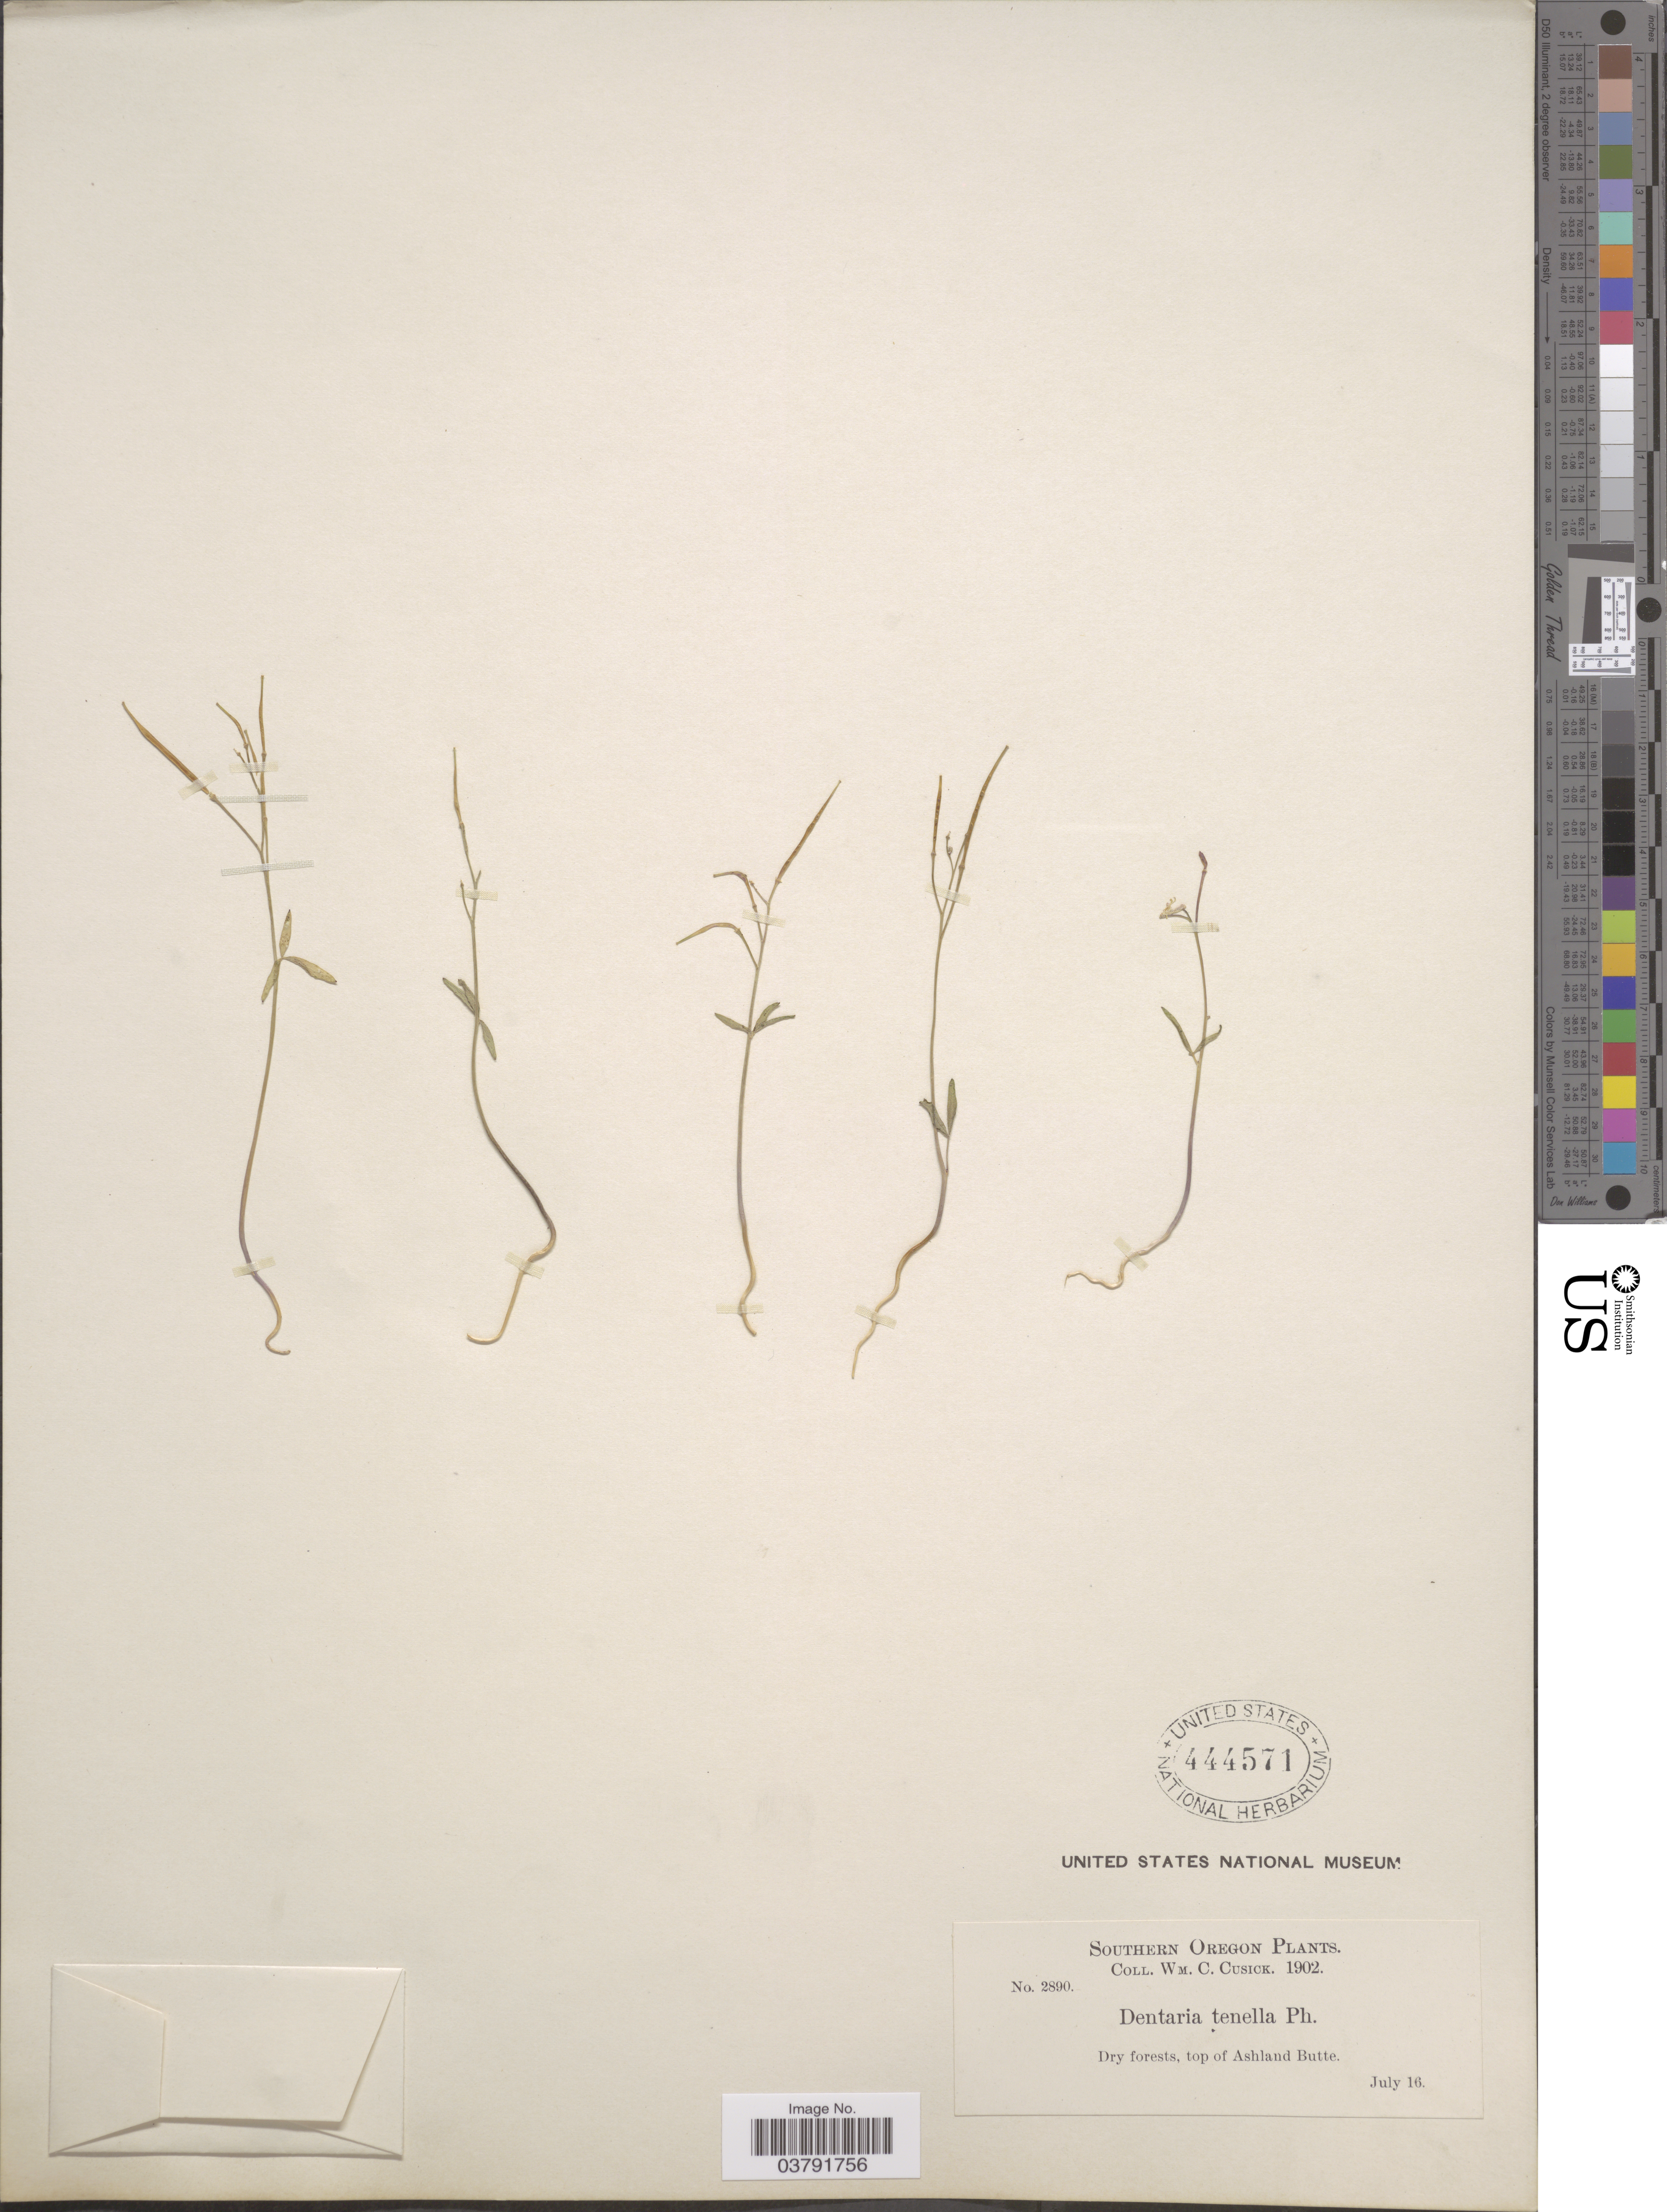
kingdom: Plantae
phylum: Tracheophyta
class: Magnoliopsida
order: Brassicales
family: Brassicaceae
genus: Dentaria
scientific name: Dentaria tenella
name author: Pursh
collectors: W. C. Cusick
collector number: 2890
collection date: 1902-07-16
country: United States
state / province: Oregon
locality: Southern Oregon. Dry forests, top of Ashland Butte.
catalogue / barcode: US 444571